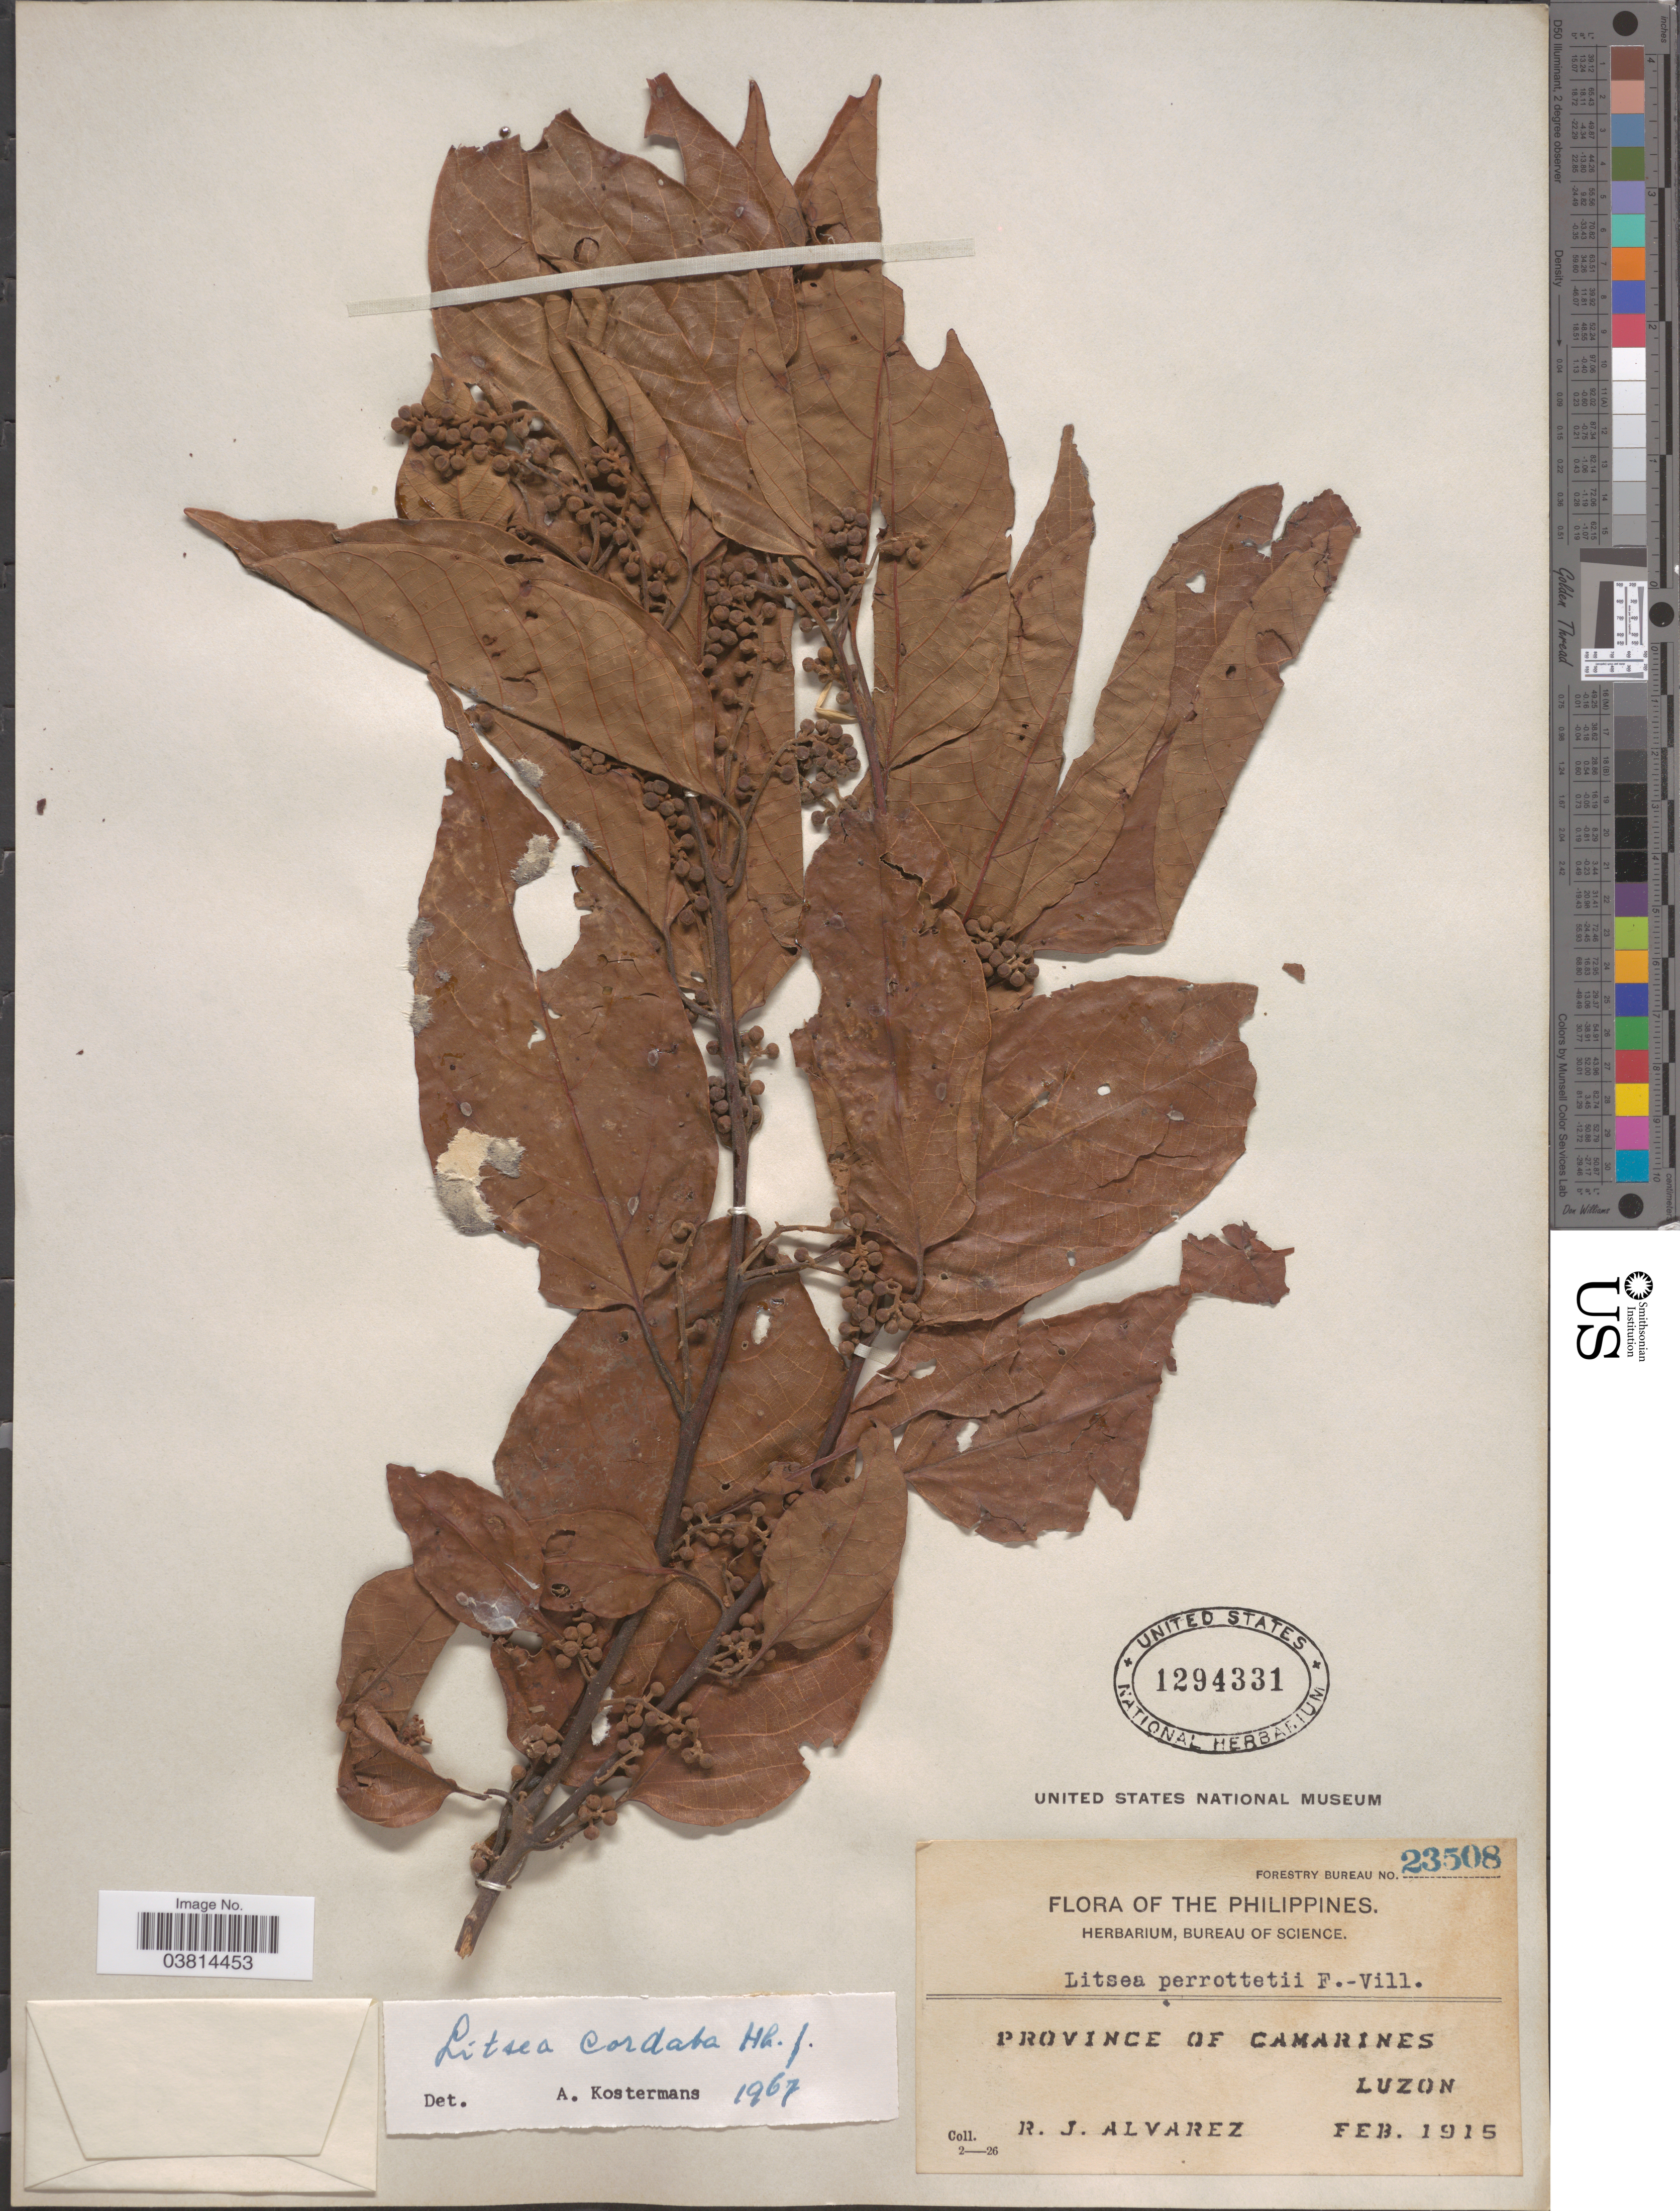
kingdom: Plantae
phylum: Tracheophyta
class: Magnoliopsida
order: Laurales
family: Lauraceae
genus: Litsea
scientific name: Litsea cordata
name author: Hook. f.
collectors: R. Alvarez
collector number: Forestry Bureau 23508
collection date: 1915-02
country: Philippines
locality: Province of Camarines. Luzon.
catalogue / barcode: US 1294331